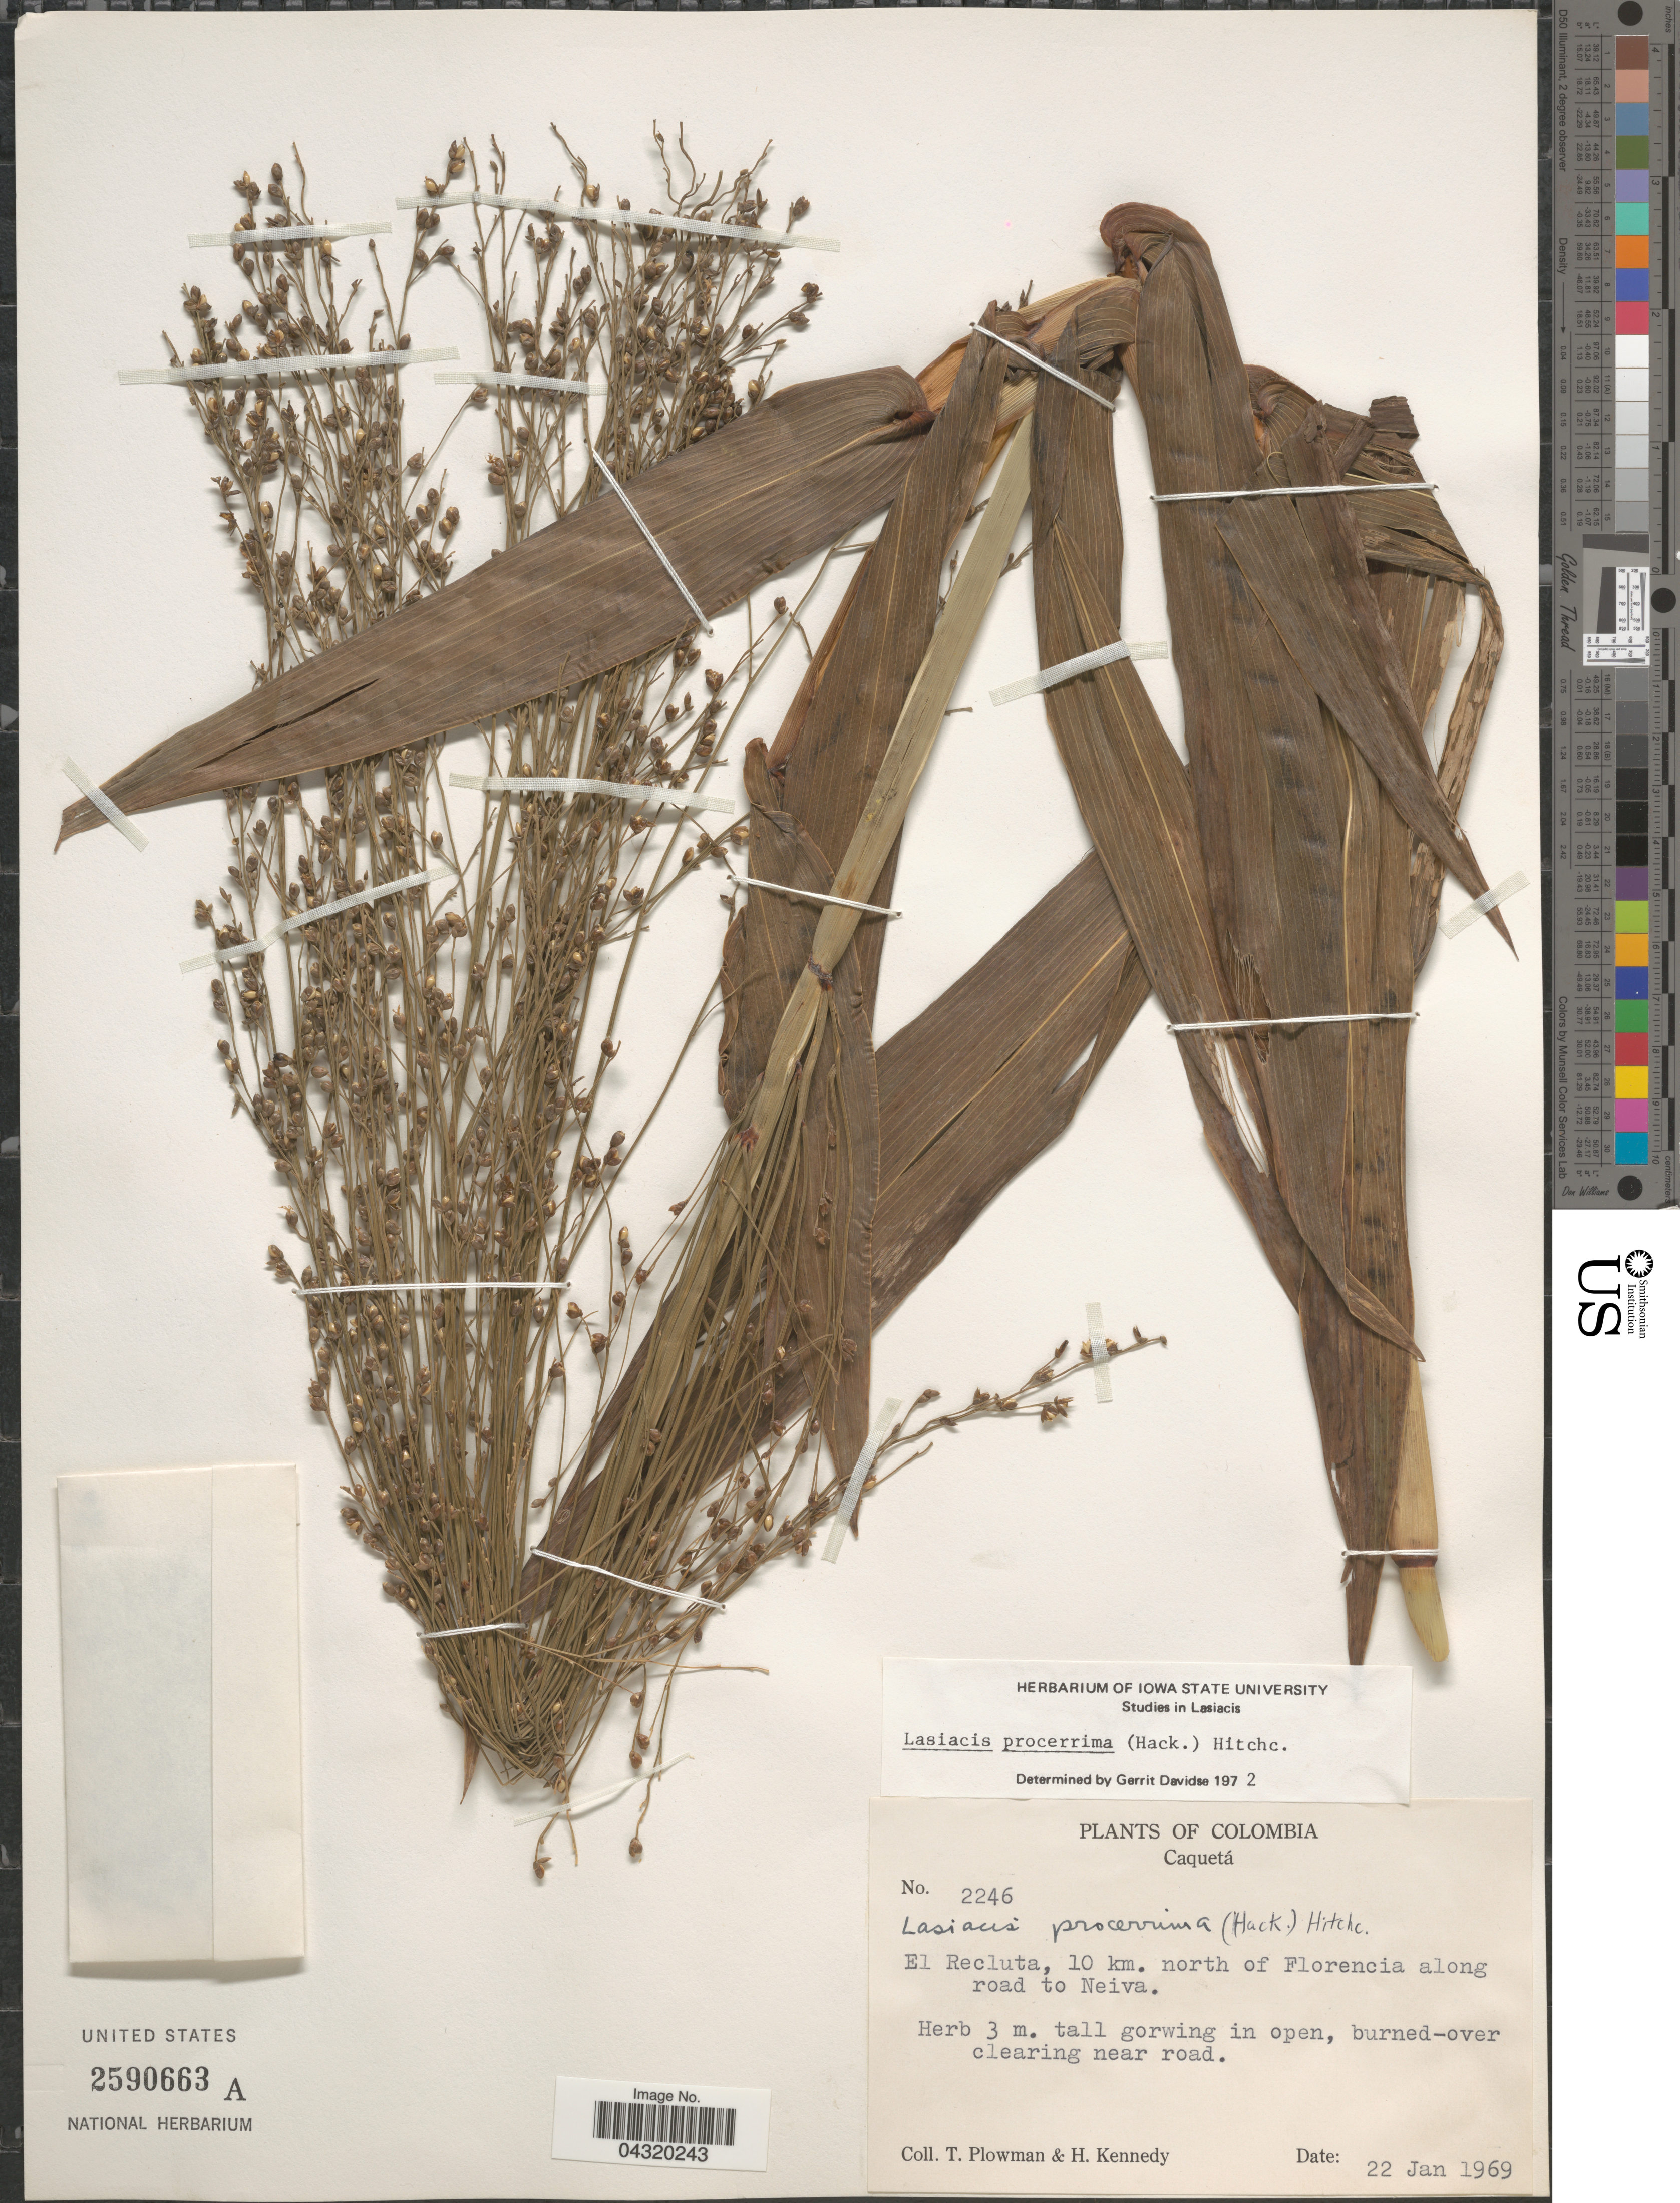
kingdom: Plantae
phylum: Tracheophyta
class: Liliopsida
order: Poales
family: Poaceae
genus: Lasiacis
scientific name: Lasiacis procerrima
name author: (Hack.) Hitchc.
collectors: T. Plowman & H. Kennedy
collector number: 2246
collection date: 1969-01-22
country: Colombia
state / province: Caquetá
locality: El Recluta, 10 km. north of Florencia along road to Neiva.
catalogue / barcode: US 2590663A